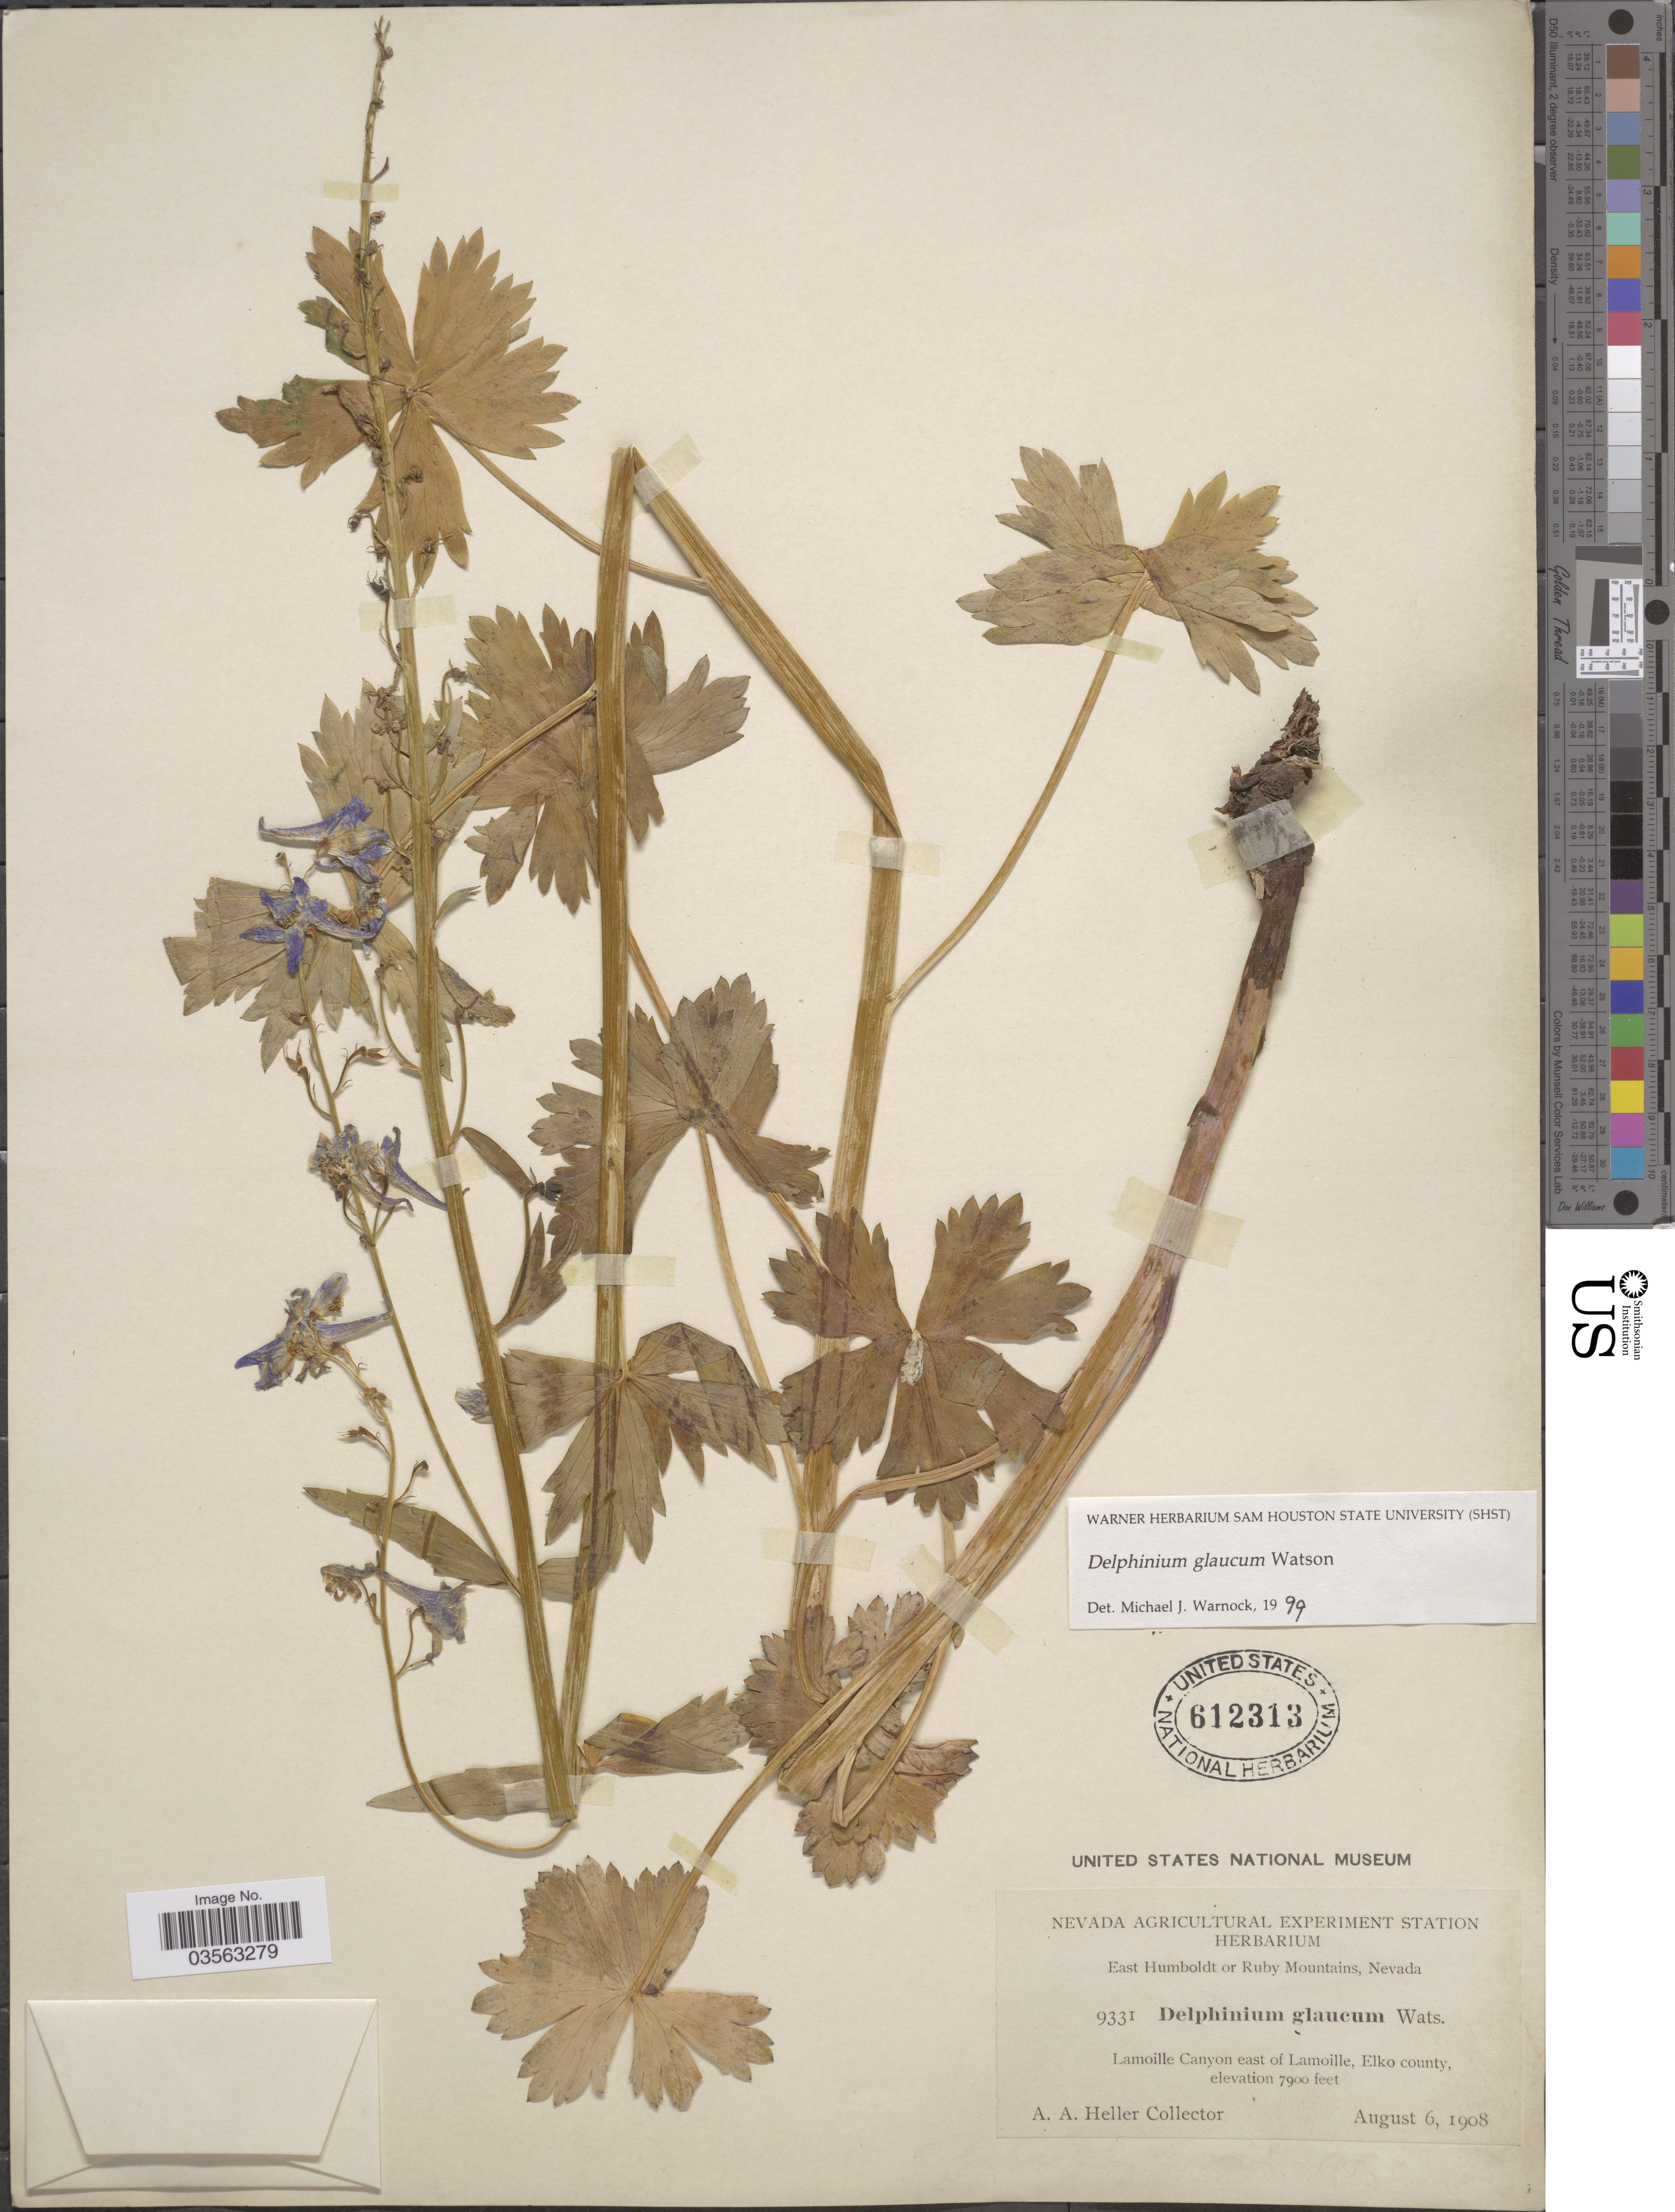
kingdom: Plantae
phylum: Tracheophyta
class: Magnoliopsida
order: Ranunculales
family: Ranunculaceae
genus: Delphinium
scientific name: Delphinium glaucum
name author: S. Watson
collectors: A. A. Heller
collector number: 9331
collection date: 1908-08-06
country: United States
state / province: Nevada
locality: East Humboldt or Ruby Mountains. Lamoille Canyon east of Lamoille, Elko county.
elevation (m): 2408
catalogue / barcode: US 612313